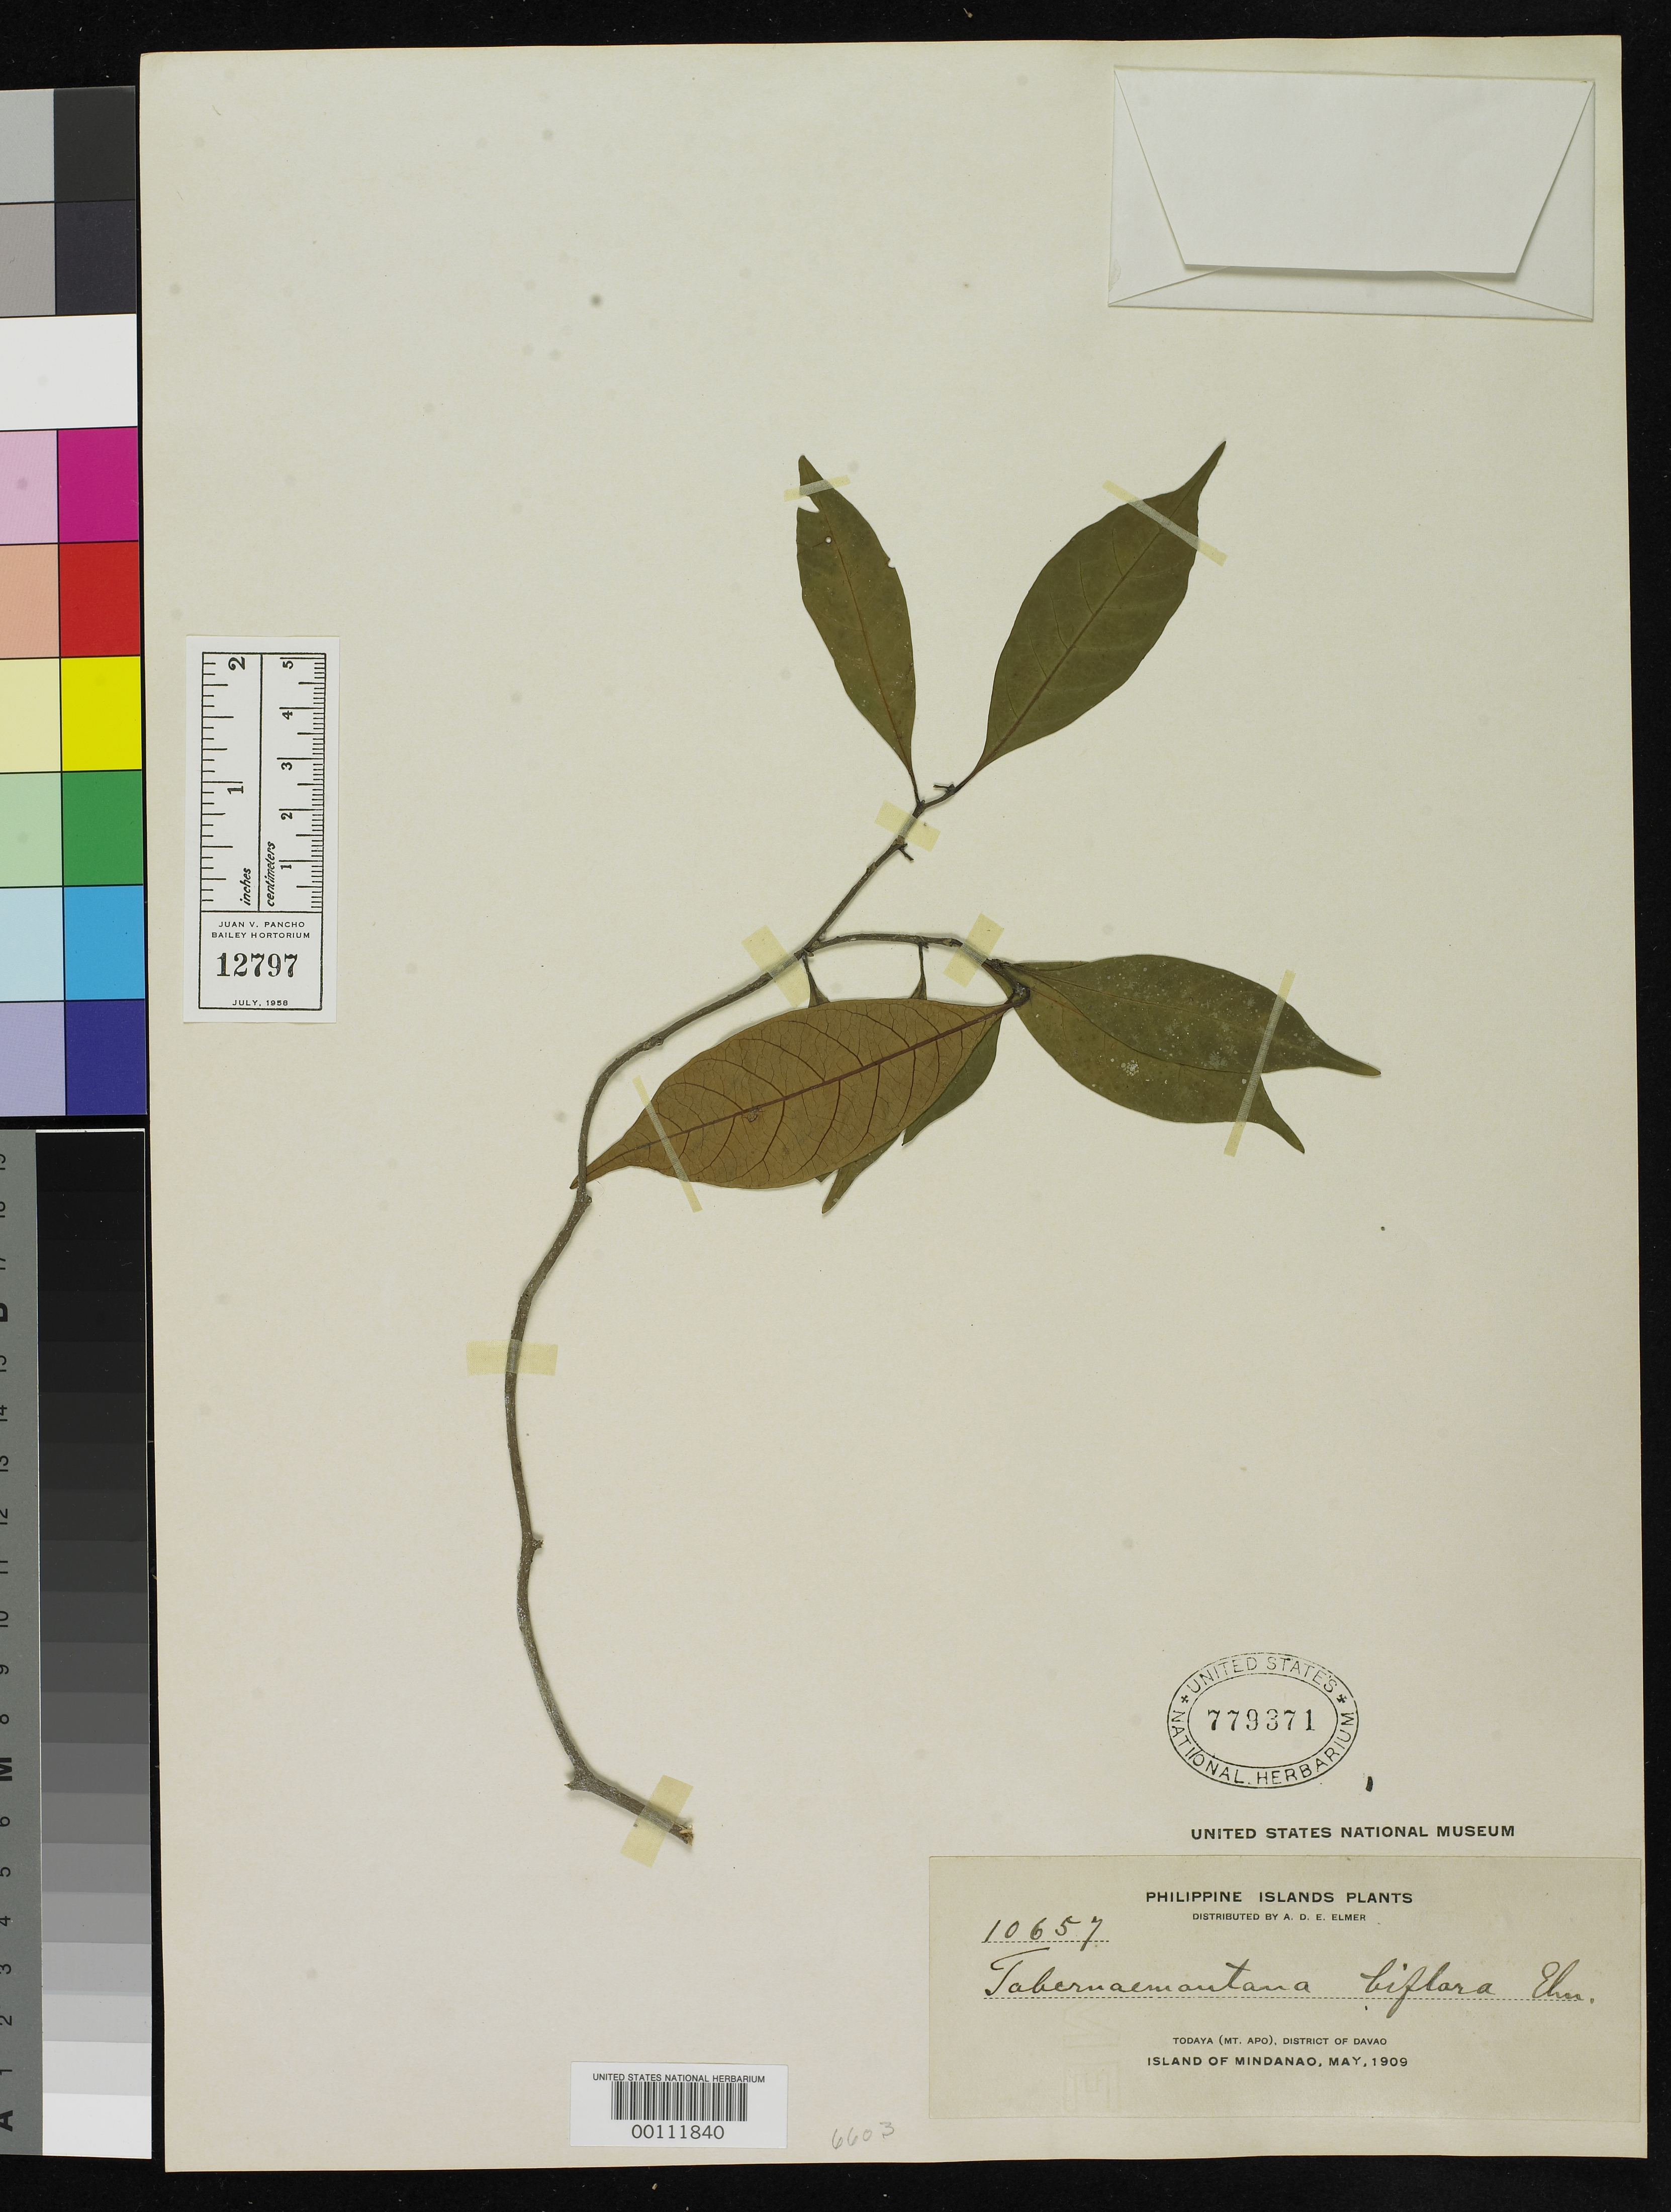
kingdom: Plantae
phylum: Tracheophyta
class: Magnoliopsida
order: Gentianales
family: Apocynaceae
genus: Tabernaemontana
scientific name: Tabernaemontana biflora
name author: Elmer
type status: Isotype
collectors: A. D. E. Elmer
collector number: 10657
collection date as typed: May 1909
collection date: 1909-05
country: Philippines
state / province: Davao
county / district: Davao del Sur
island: Mindanao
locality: Todaya, Mt. Apo.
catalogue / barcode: US 779371